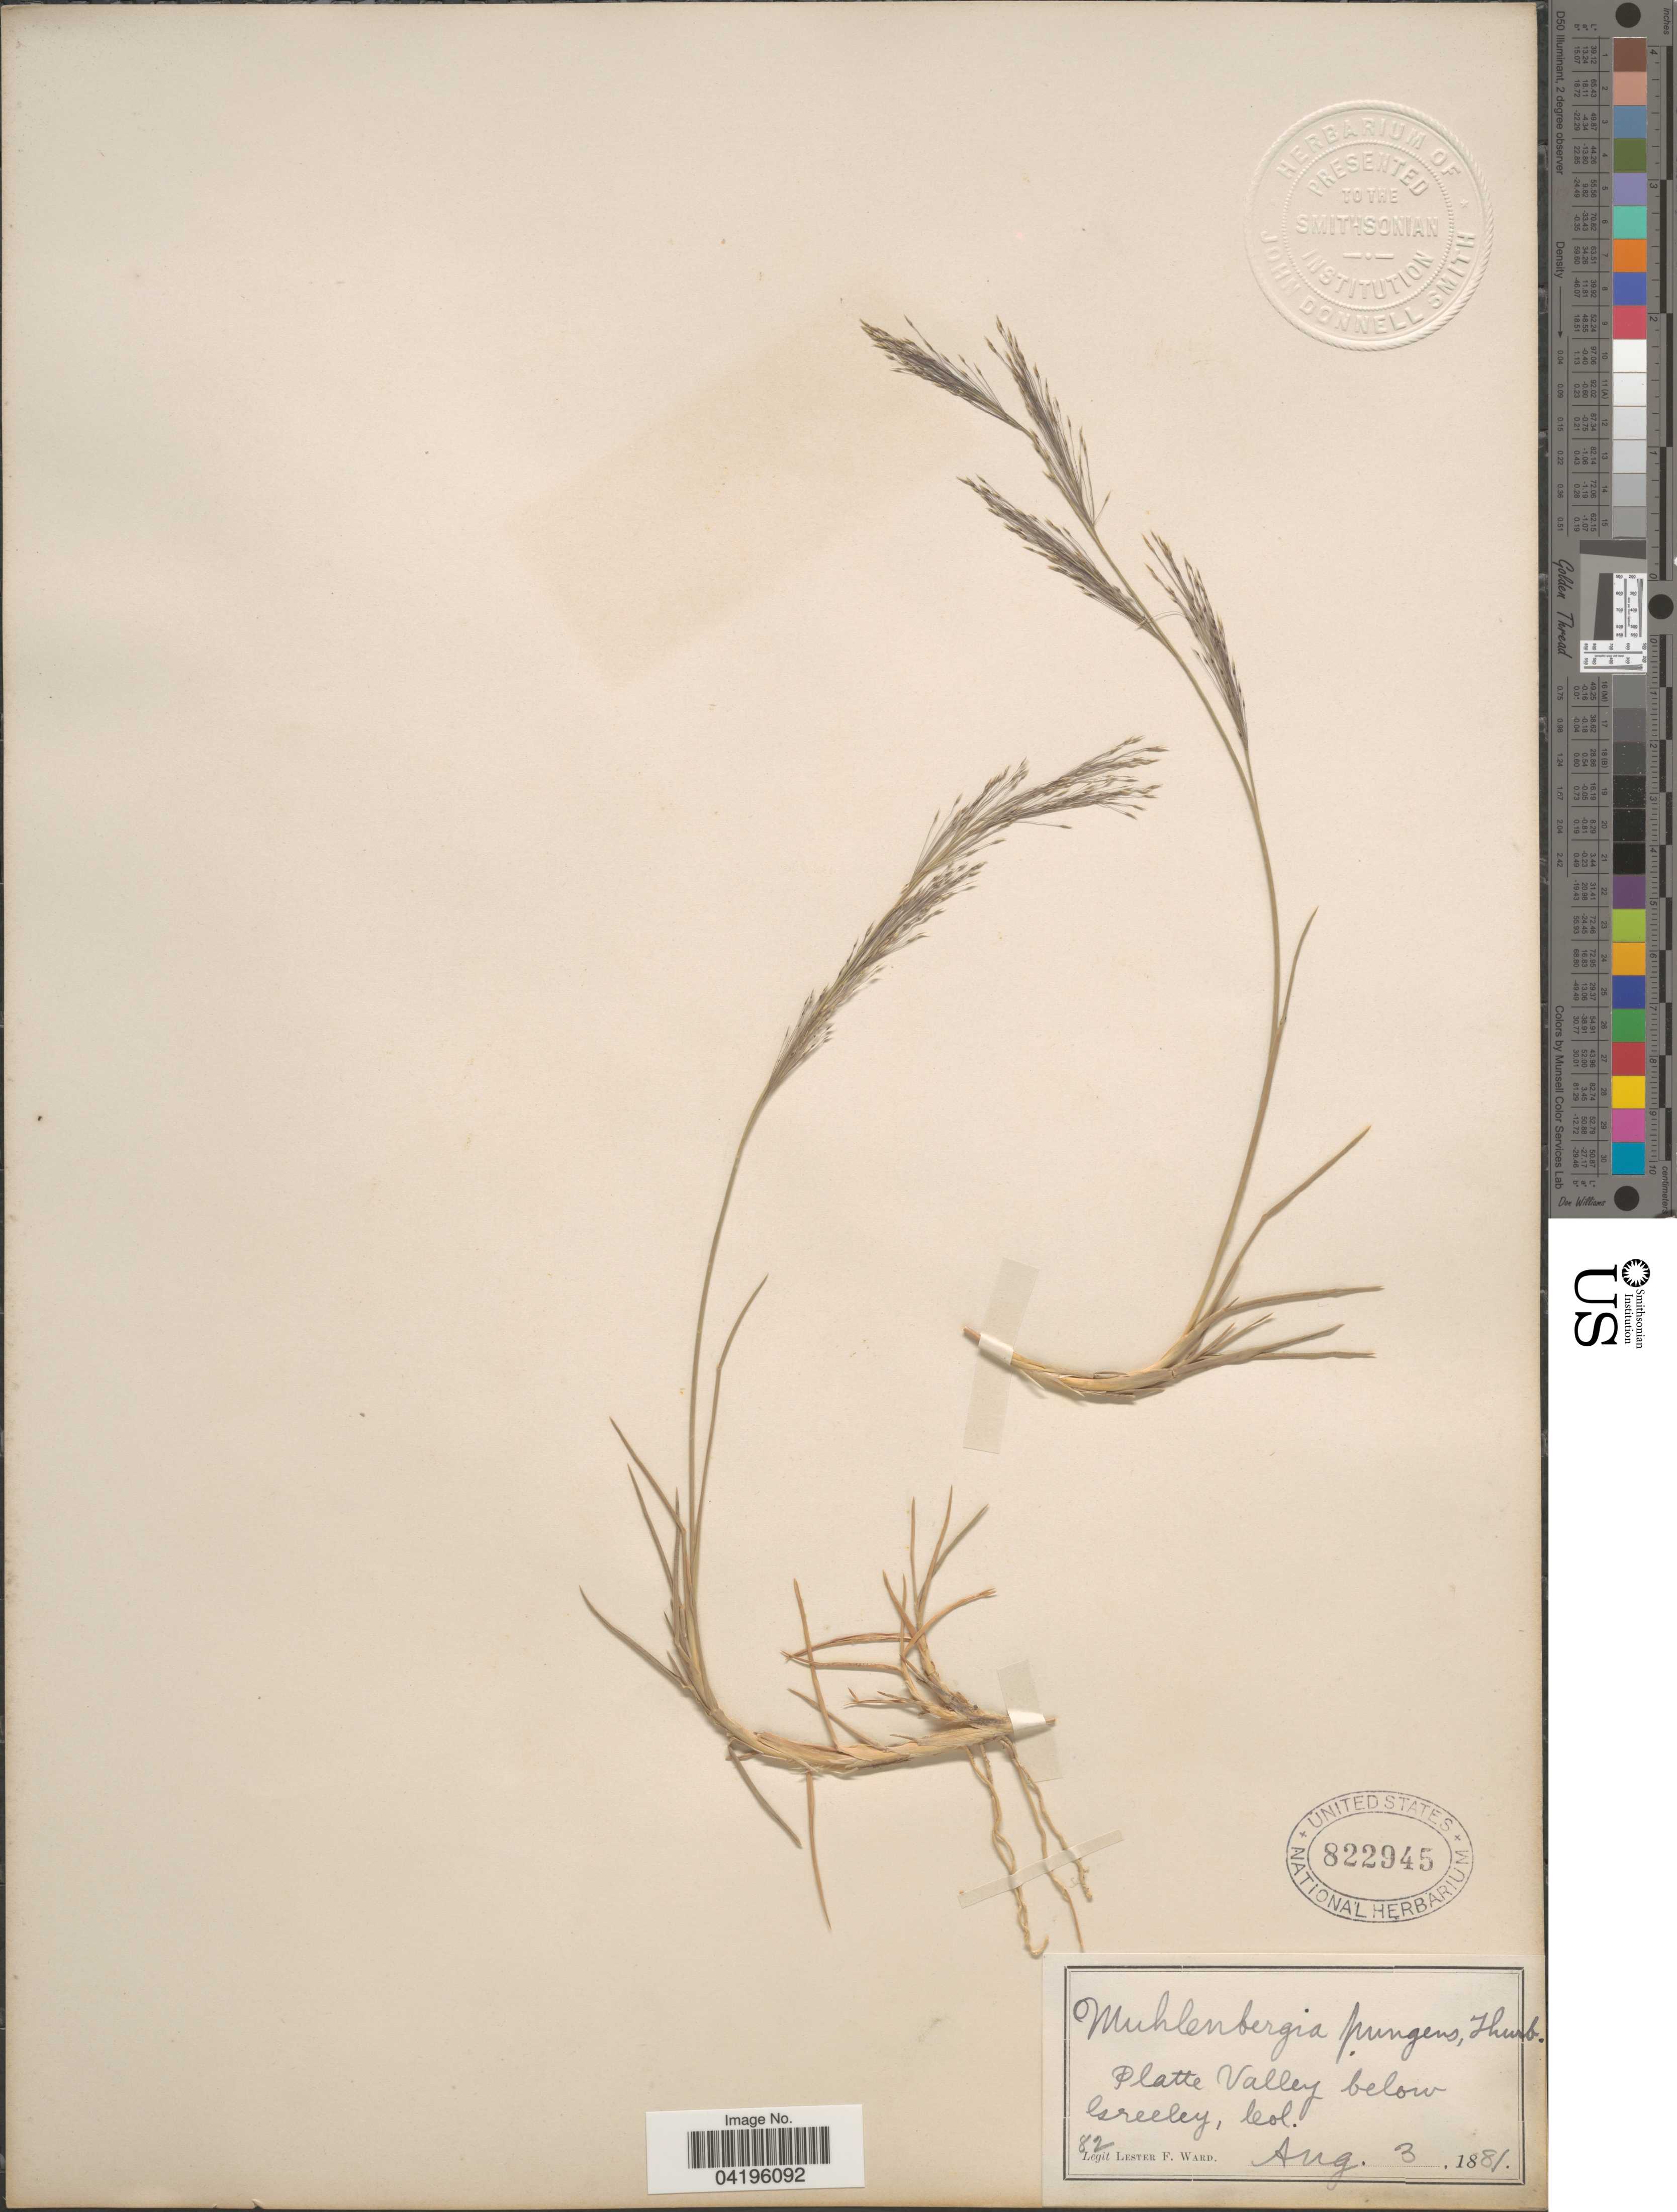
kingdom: Plantae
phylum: Tracheophyta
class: Liliopsida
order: Poales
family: Poaceae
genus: Muhlenbergia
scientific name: Muhlenbergia pungens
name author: Thurb. ex A. Gray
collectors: L. F. Ward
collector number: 82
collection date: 1881-08-03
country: United States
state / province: Colorado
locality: Platte Valley below Greeley.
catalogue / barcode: US 822945